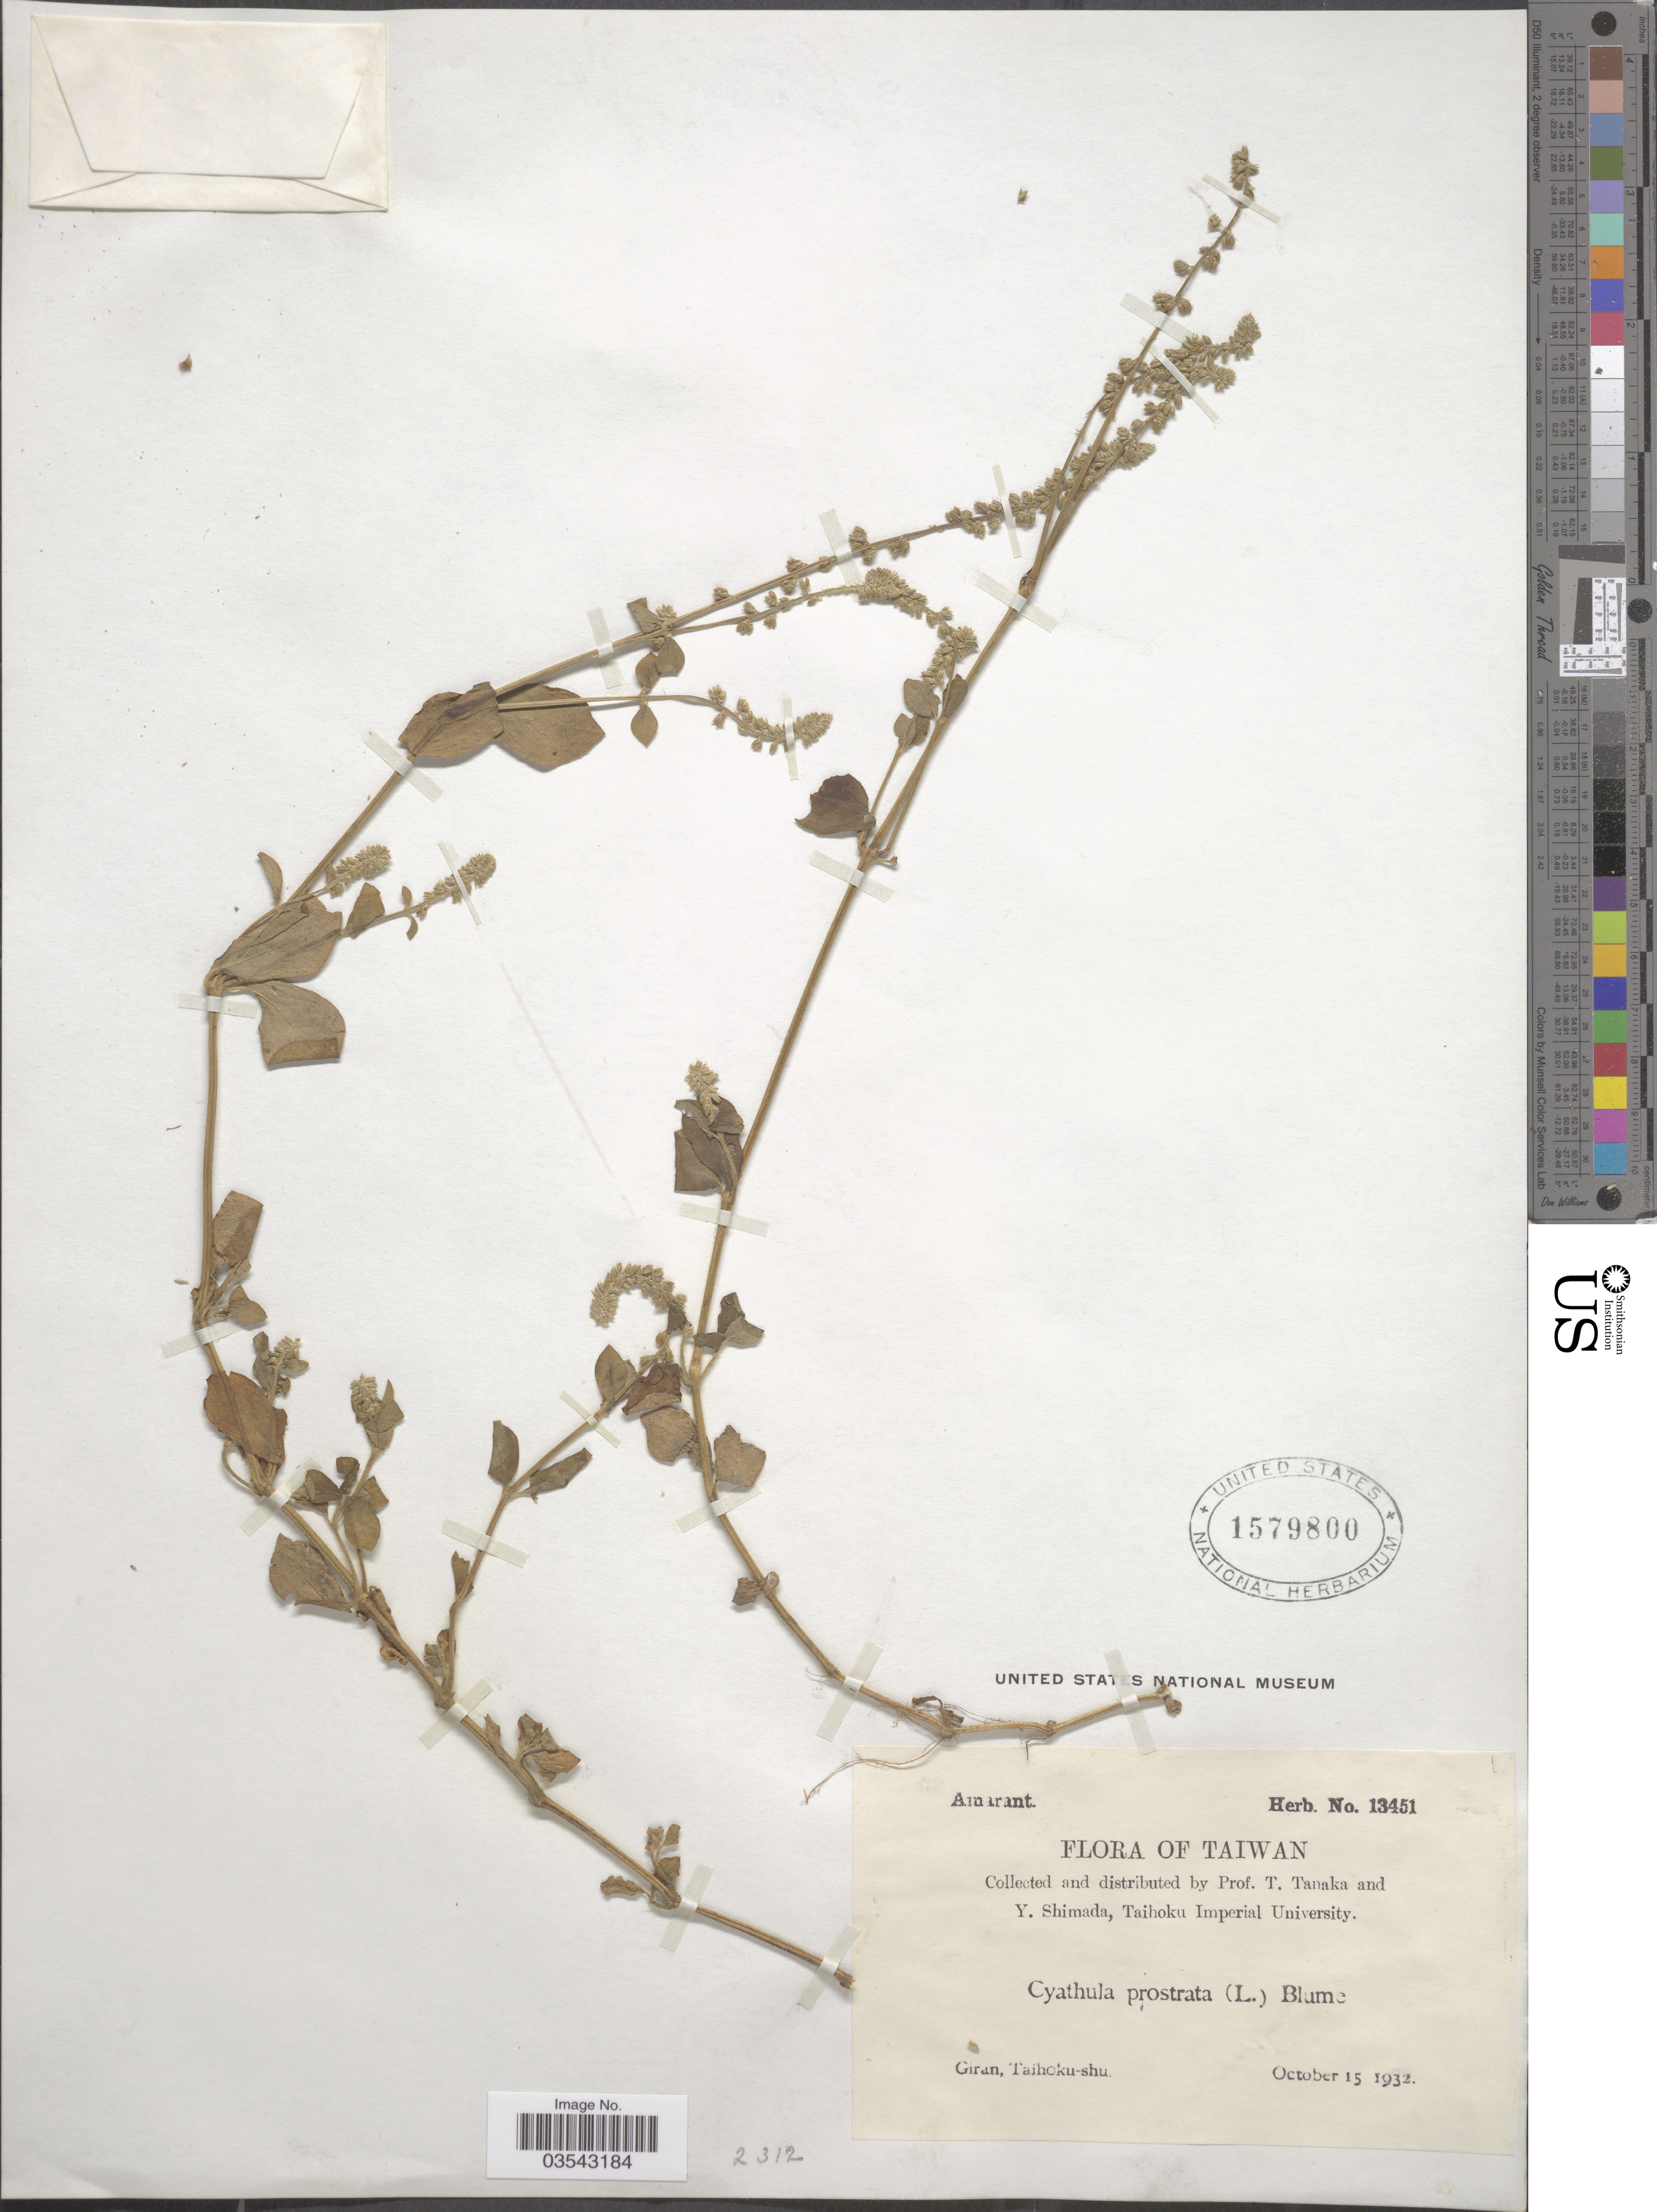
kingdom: Plantae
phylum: Tracheophyta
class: Magnoliopsida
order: Caryophyllales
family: Amaranthaceae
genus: Cyathula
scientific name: Cyathula prostrata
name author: (L.) Blume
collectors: T. Tanaka & Y. Shimada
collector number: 13451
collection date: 1932-10-15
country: Taiwan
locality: Giran, Taihoku-shu.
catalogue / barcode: US 1579800